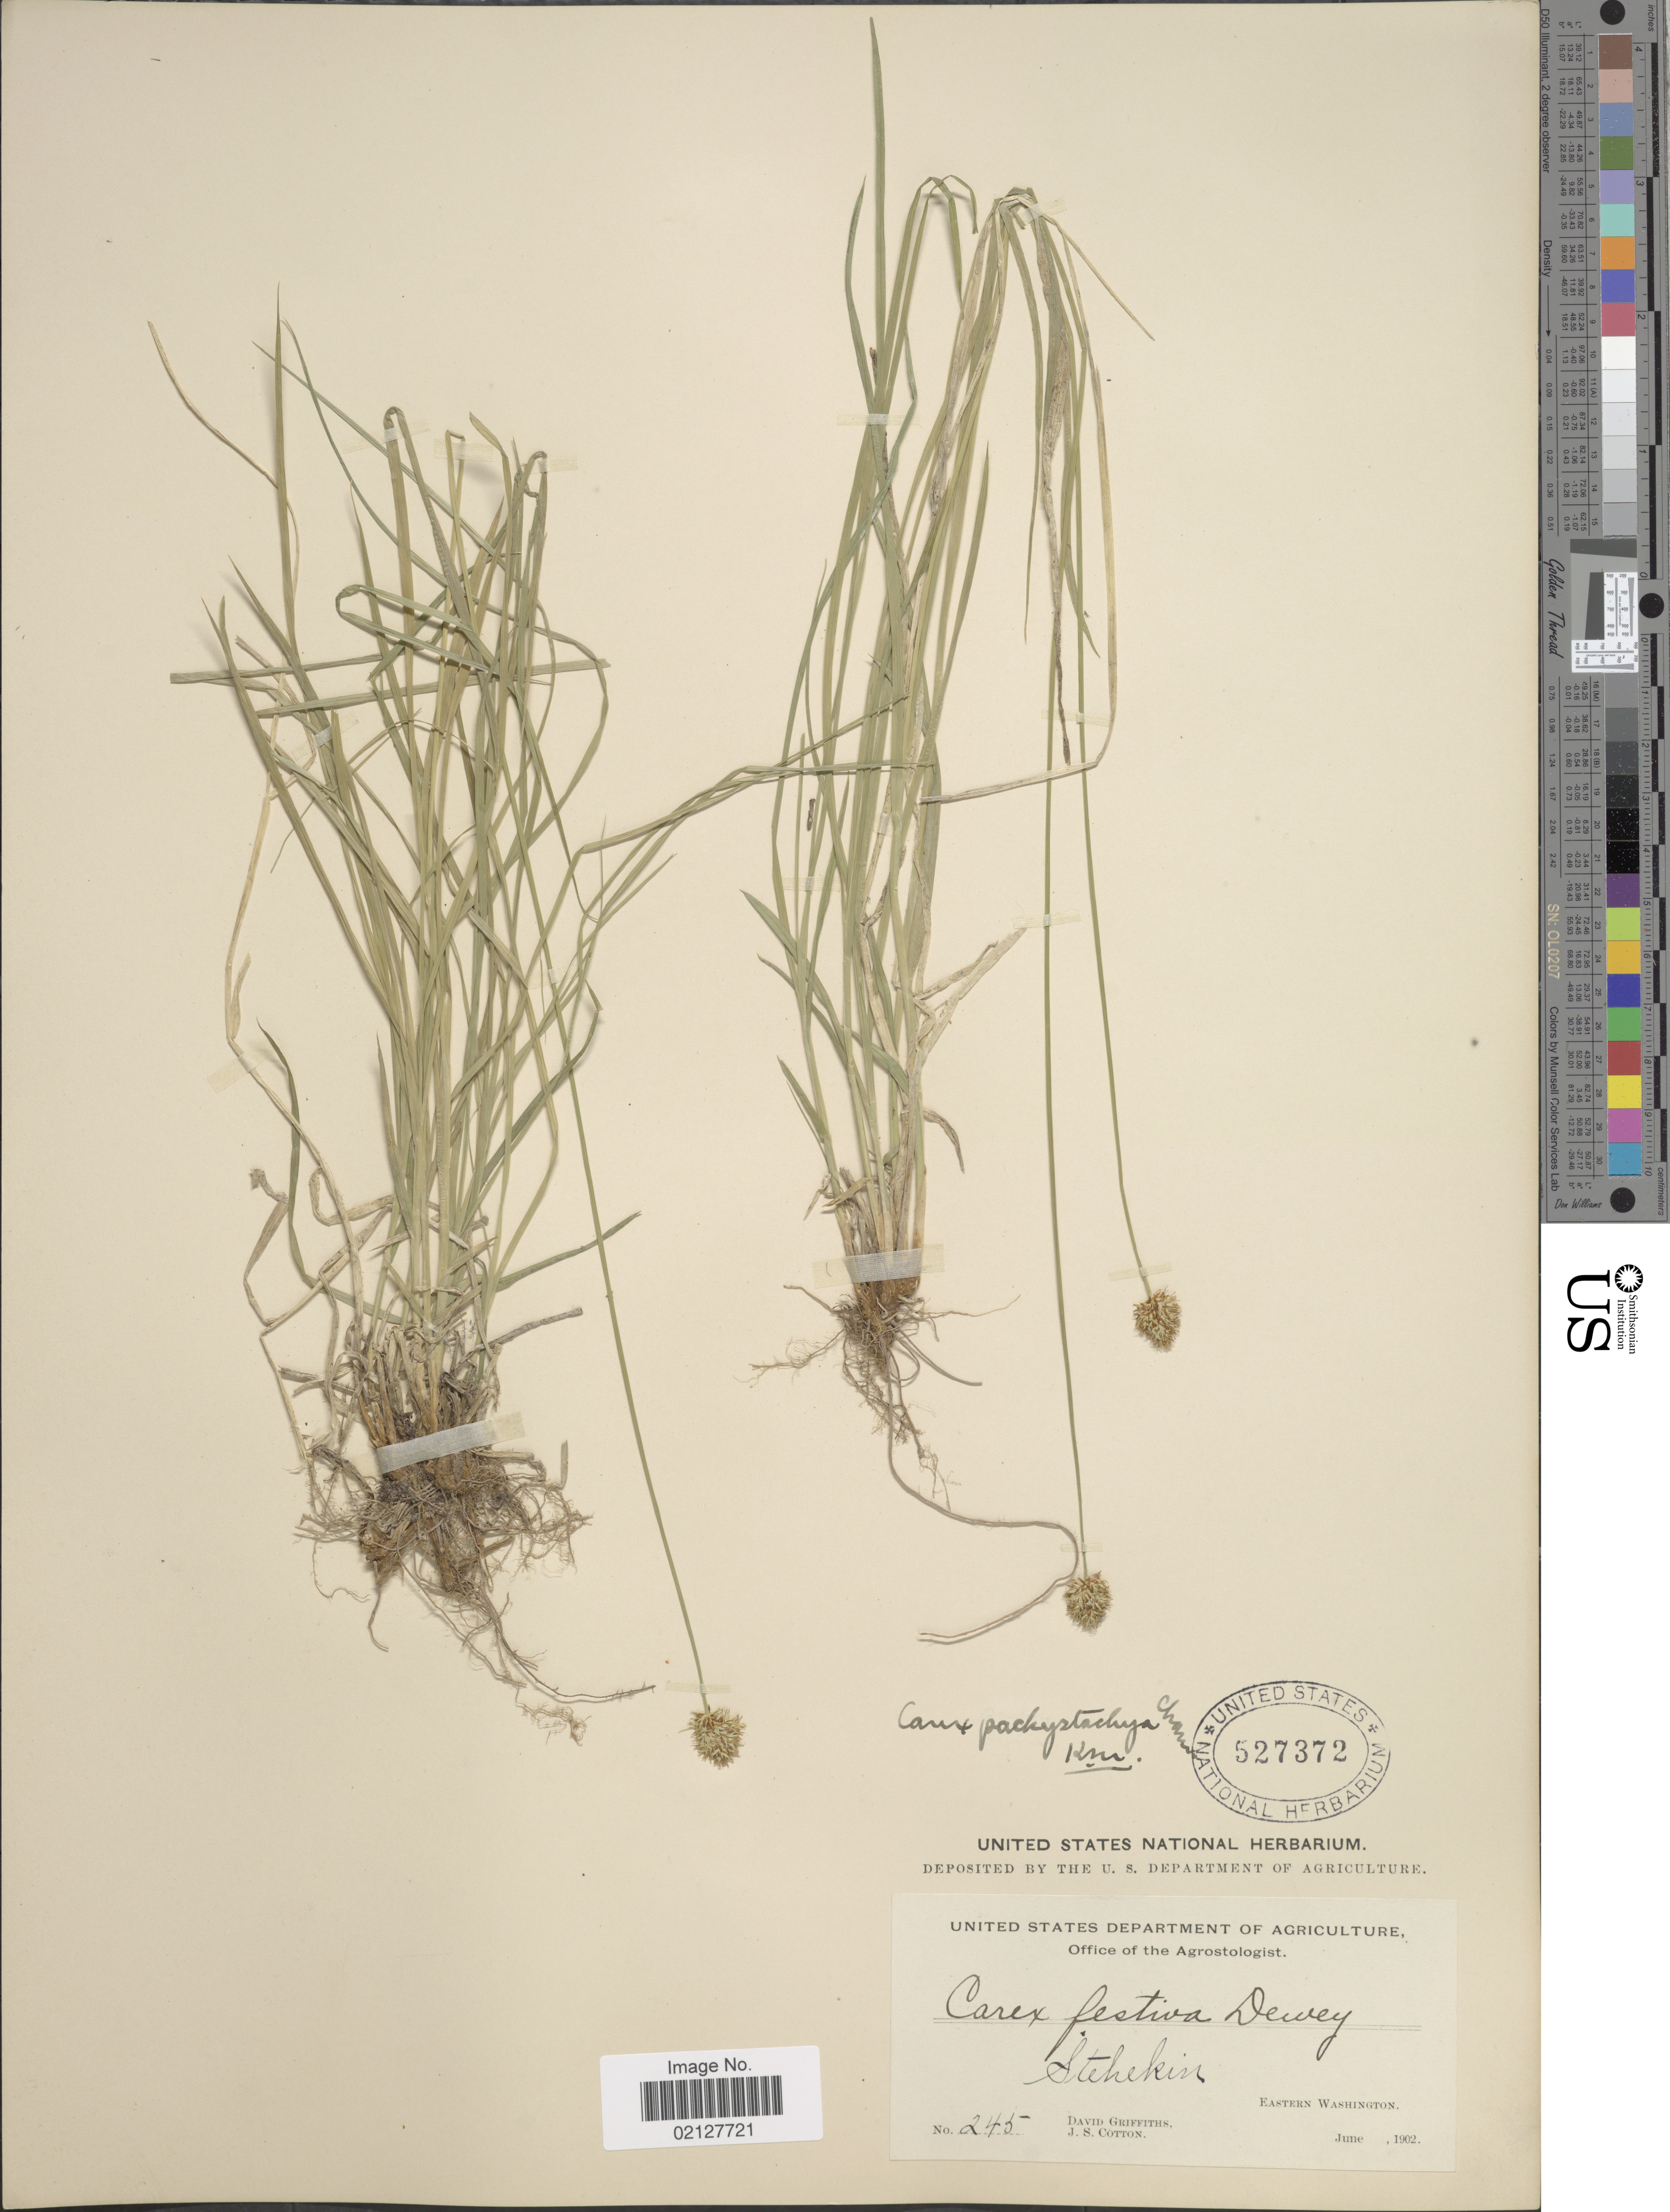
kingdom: Plantae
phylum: Tracheophyta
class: Liliopsida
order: Poales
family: Cyperaceae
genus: Carex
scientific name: Carex pachystachya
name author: Cham. ex Steud.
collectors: D. Griffiths & J. S. Cotton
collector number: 245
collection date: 1902-06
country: United States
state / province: Washington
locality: Stekekin, Eastern Washington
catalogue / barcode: US 527372